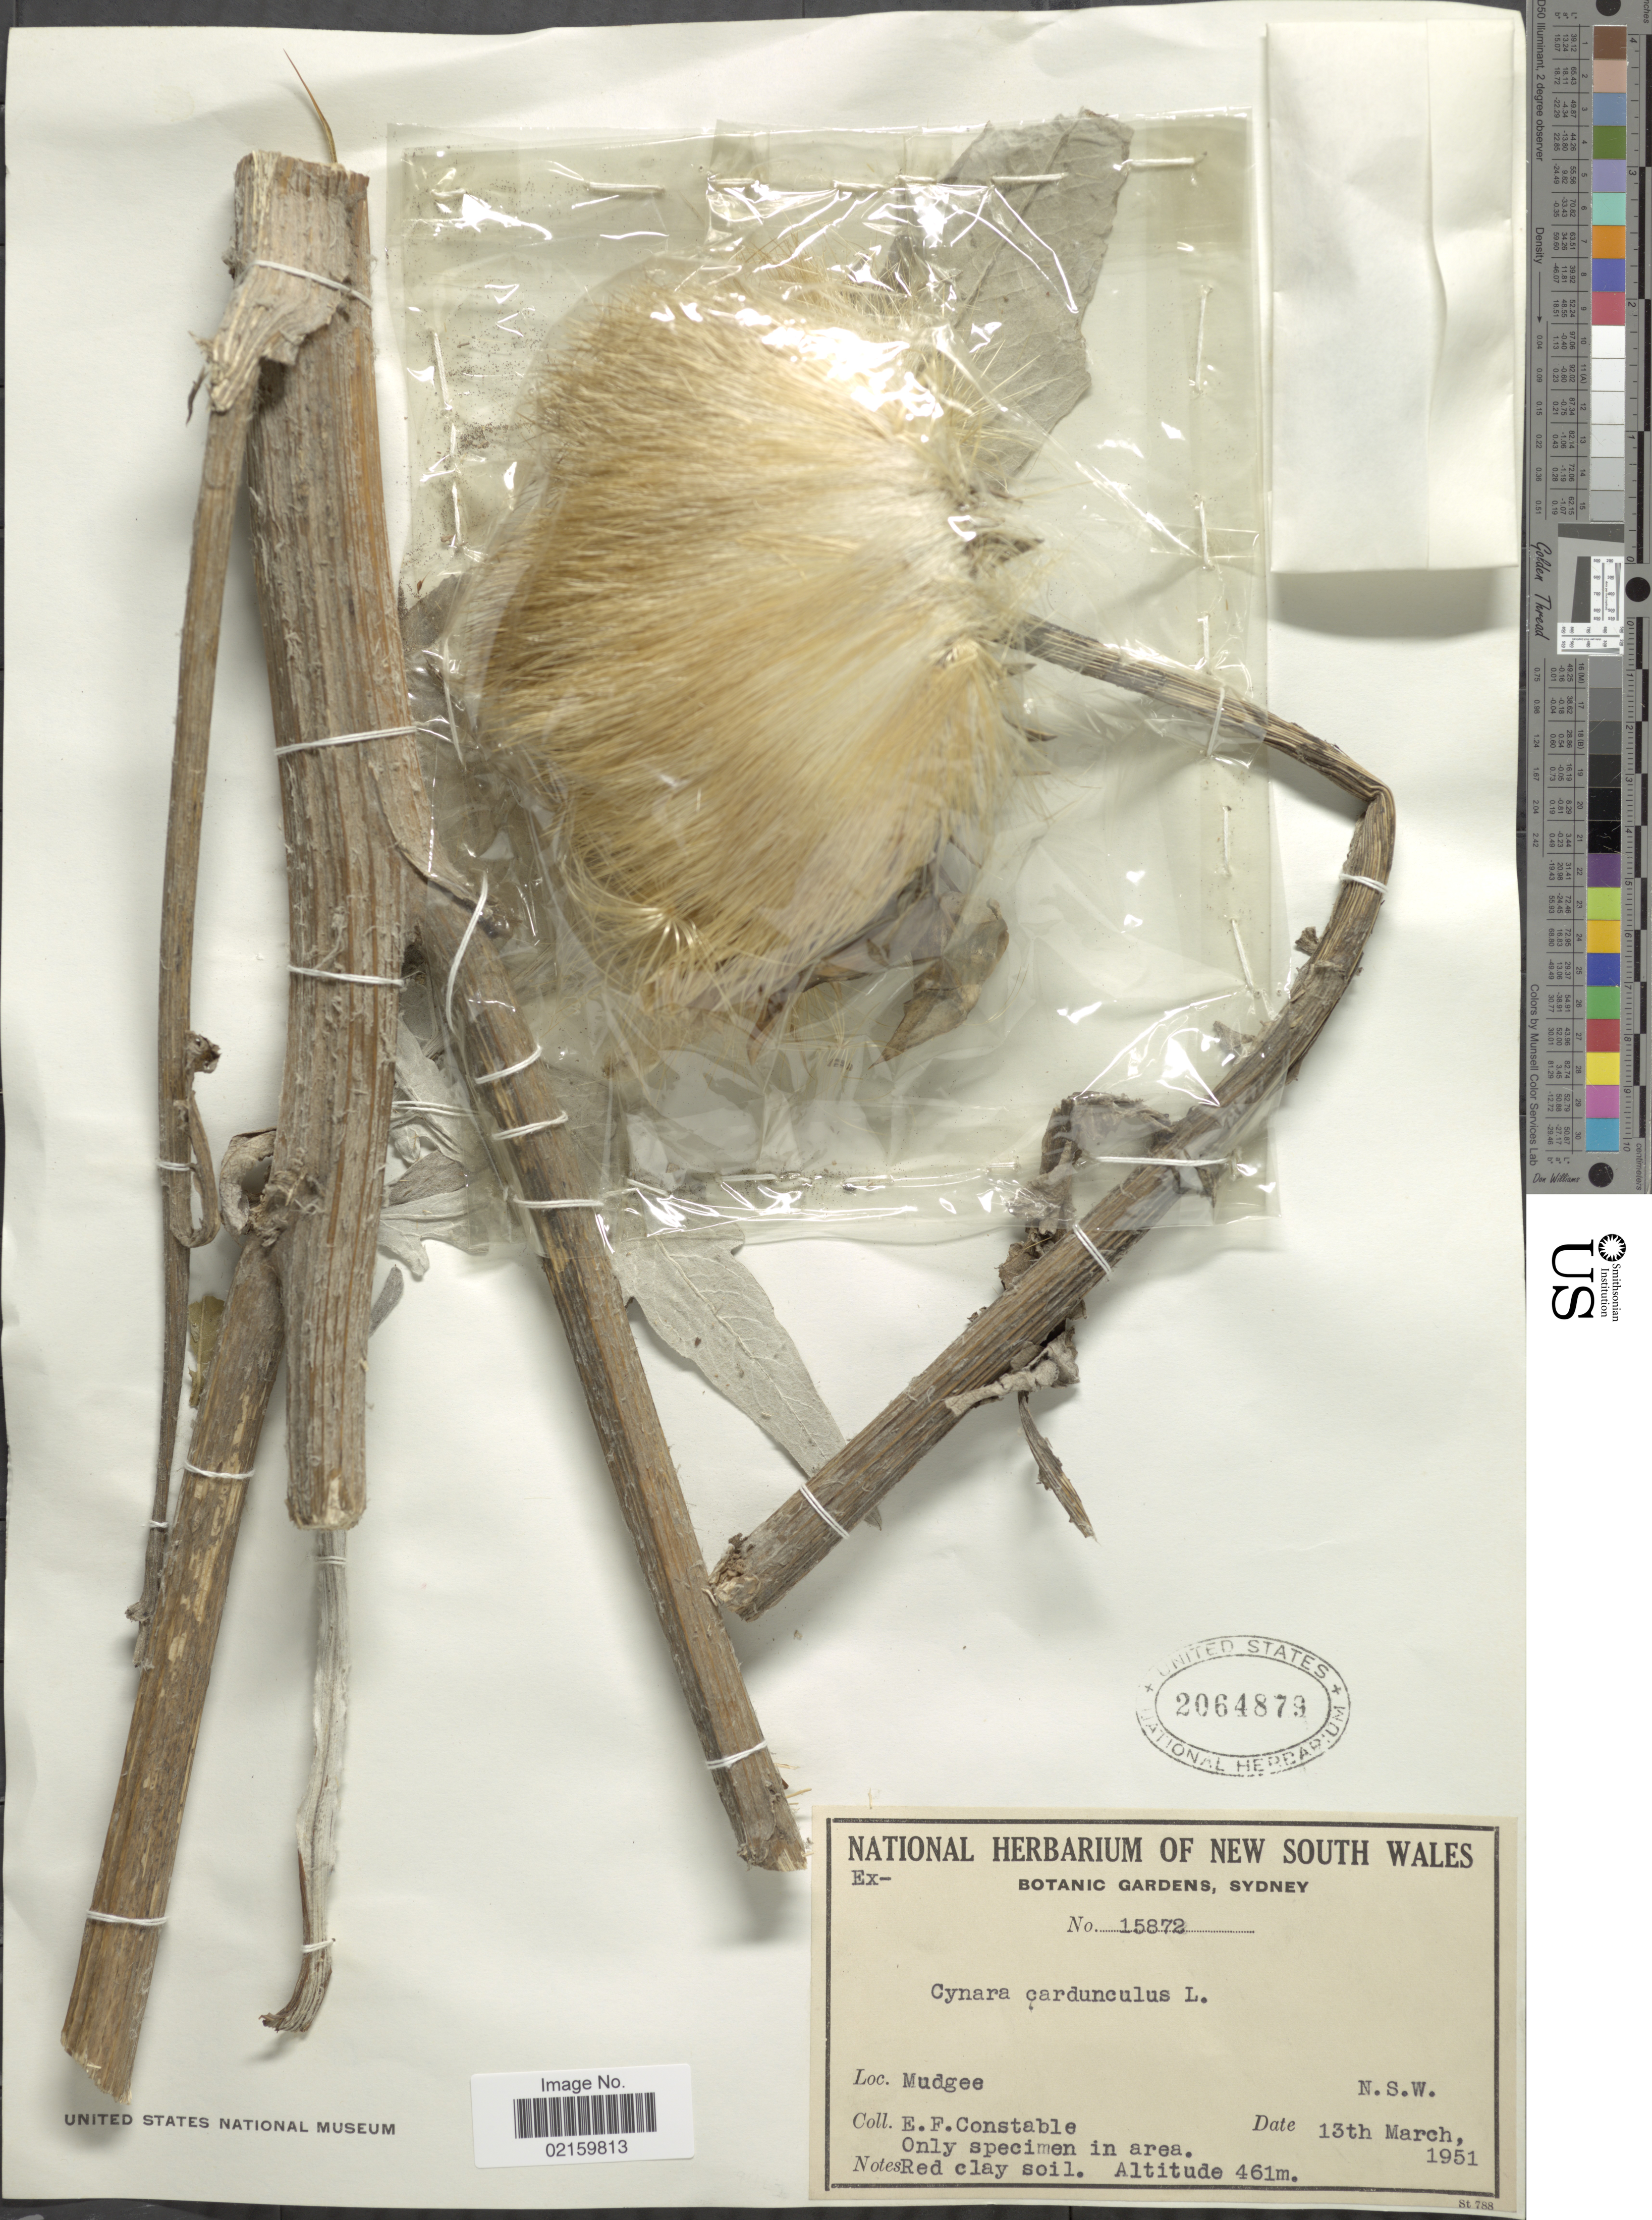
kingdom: Plantae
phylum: Tracheophyta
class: Magnoliopsida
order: Asterales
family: Asteraceae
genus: Cynara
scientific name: Cynara cardunculus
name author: L.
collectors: E. F. Constable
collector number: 15872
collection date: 1951-03-13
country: Australia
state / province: New South Wales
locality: N. S. W. Mudgee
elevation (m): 461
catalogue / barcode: US 2064879